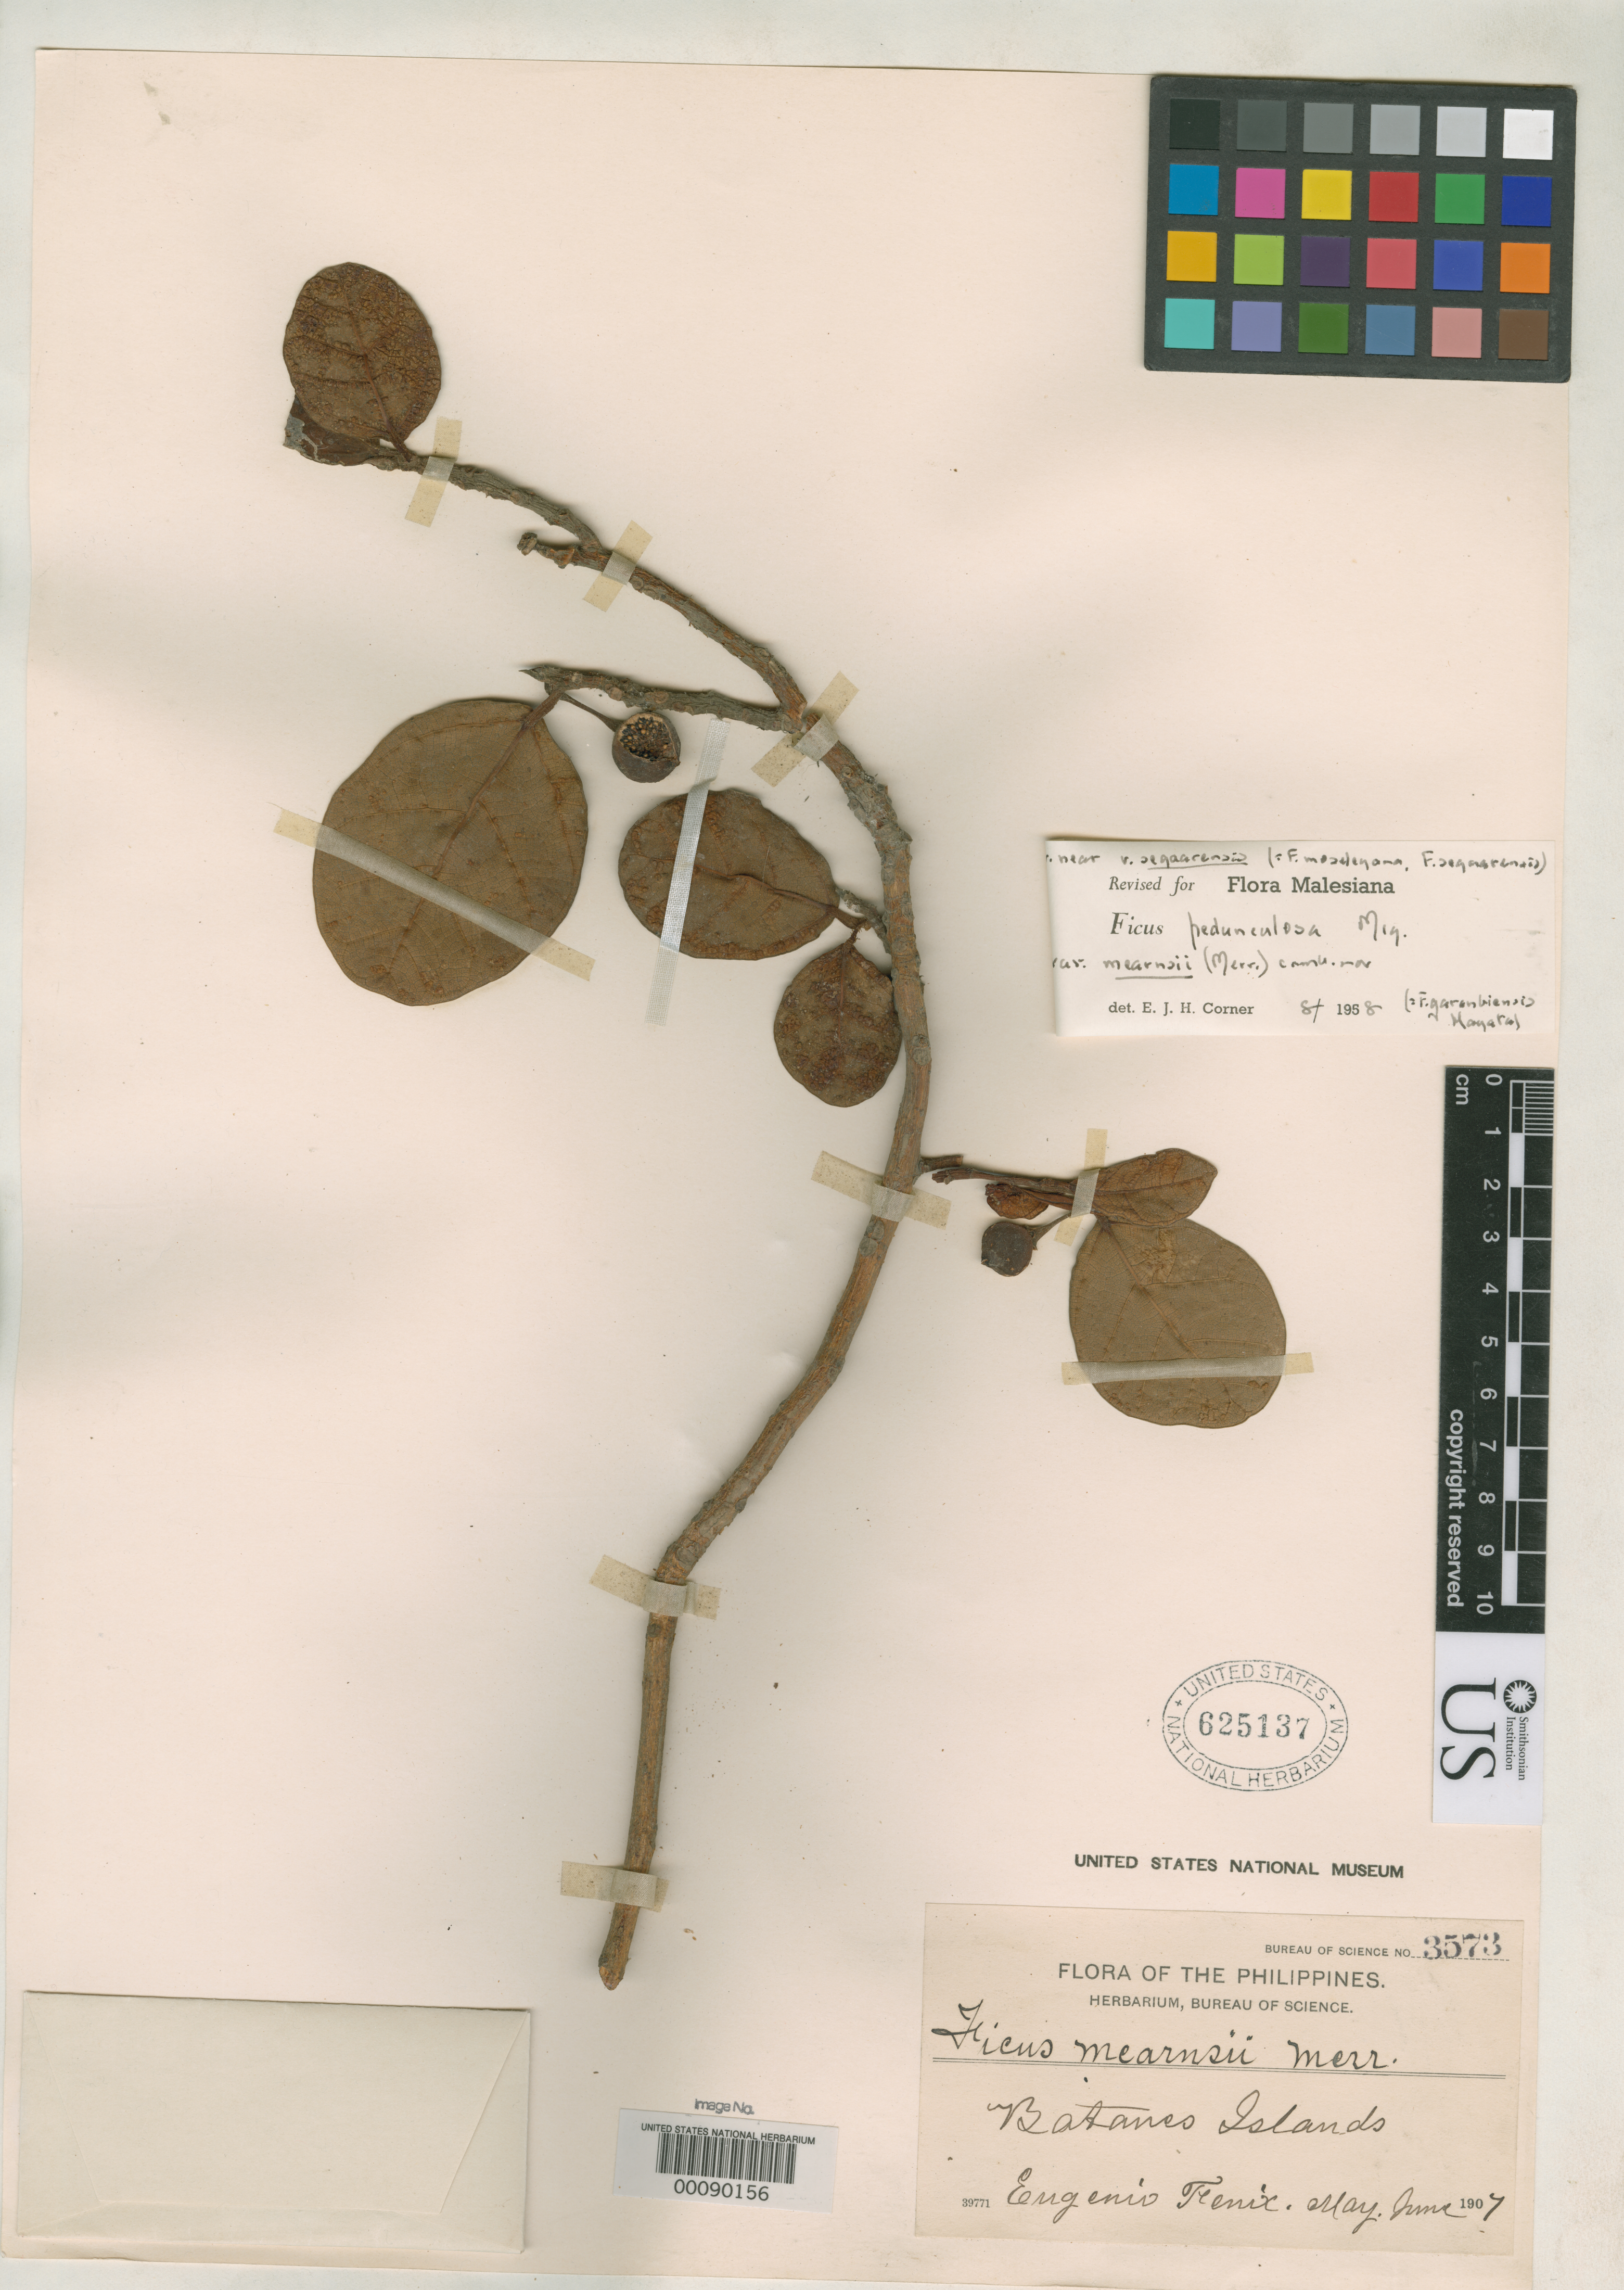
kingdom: Plantae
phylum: Tracheophyta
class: Magnoliopsida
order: Rosales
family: Moraceae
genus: Ficus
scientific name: Ficus mearnsii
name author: Merr.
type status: Isotype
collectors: E. Fénix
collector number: Bur. Sci. 3573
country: Philippines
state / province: Cagayan Valley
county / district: Batanes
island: Batan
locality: Santo Domingo de Basco.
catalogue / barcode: US 625137